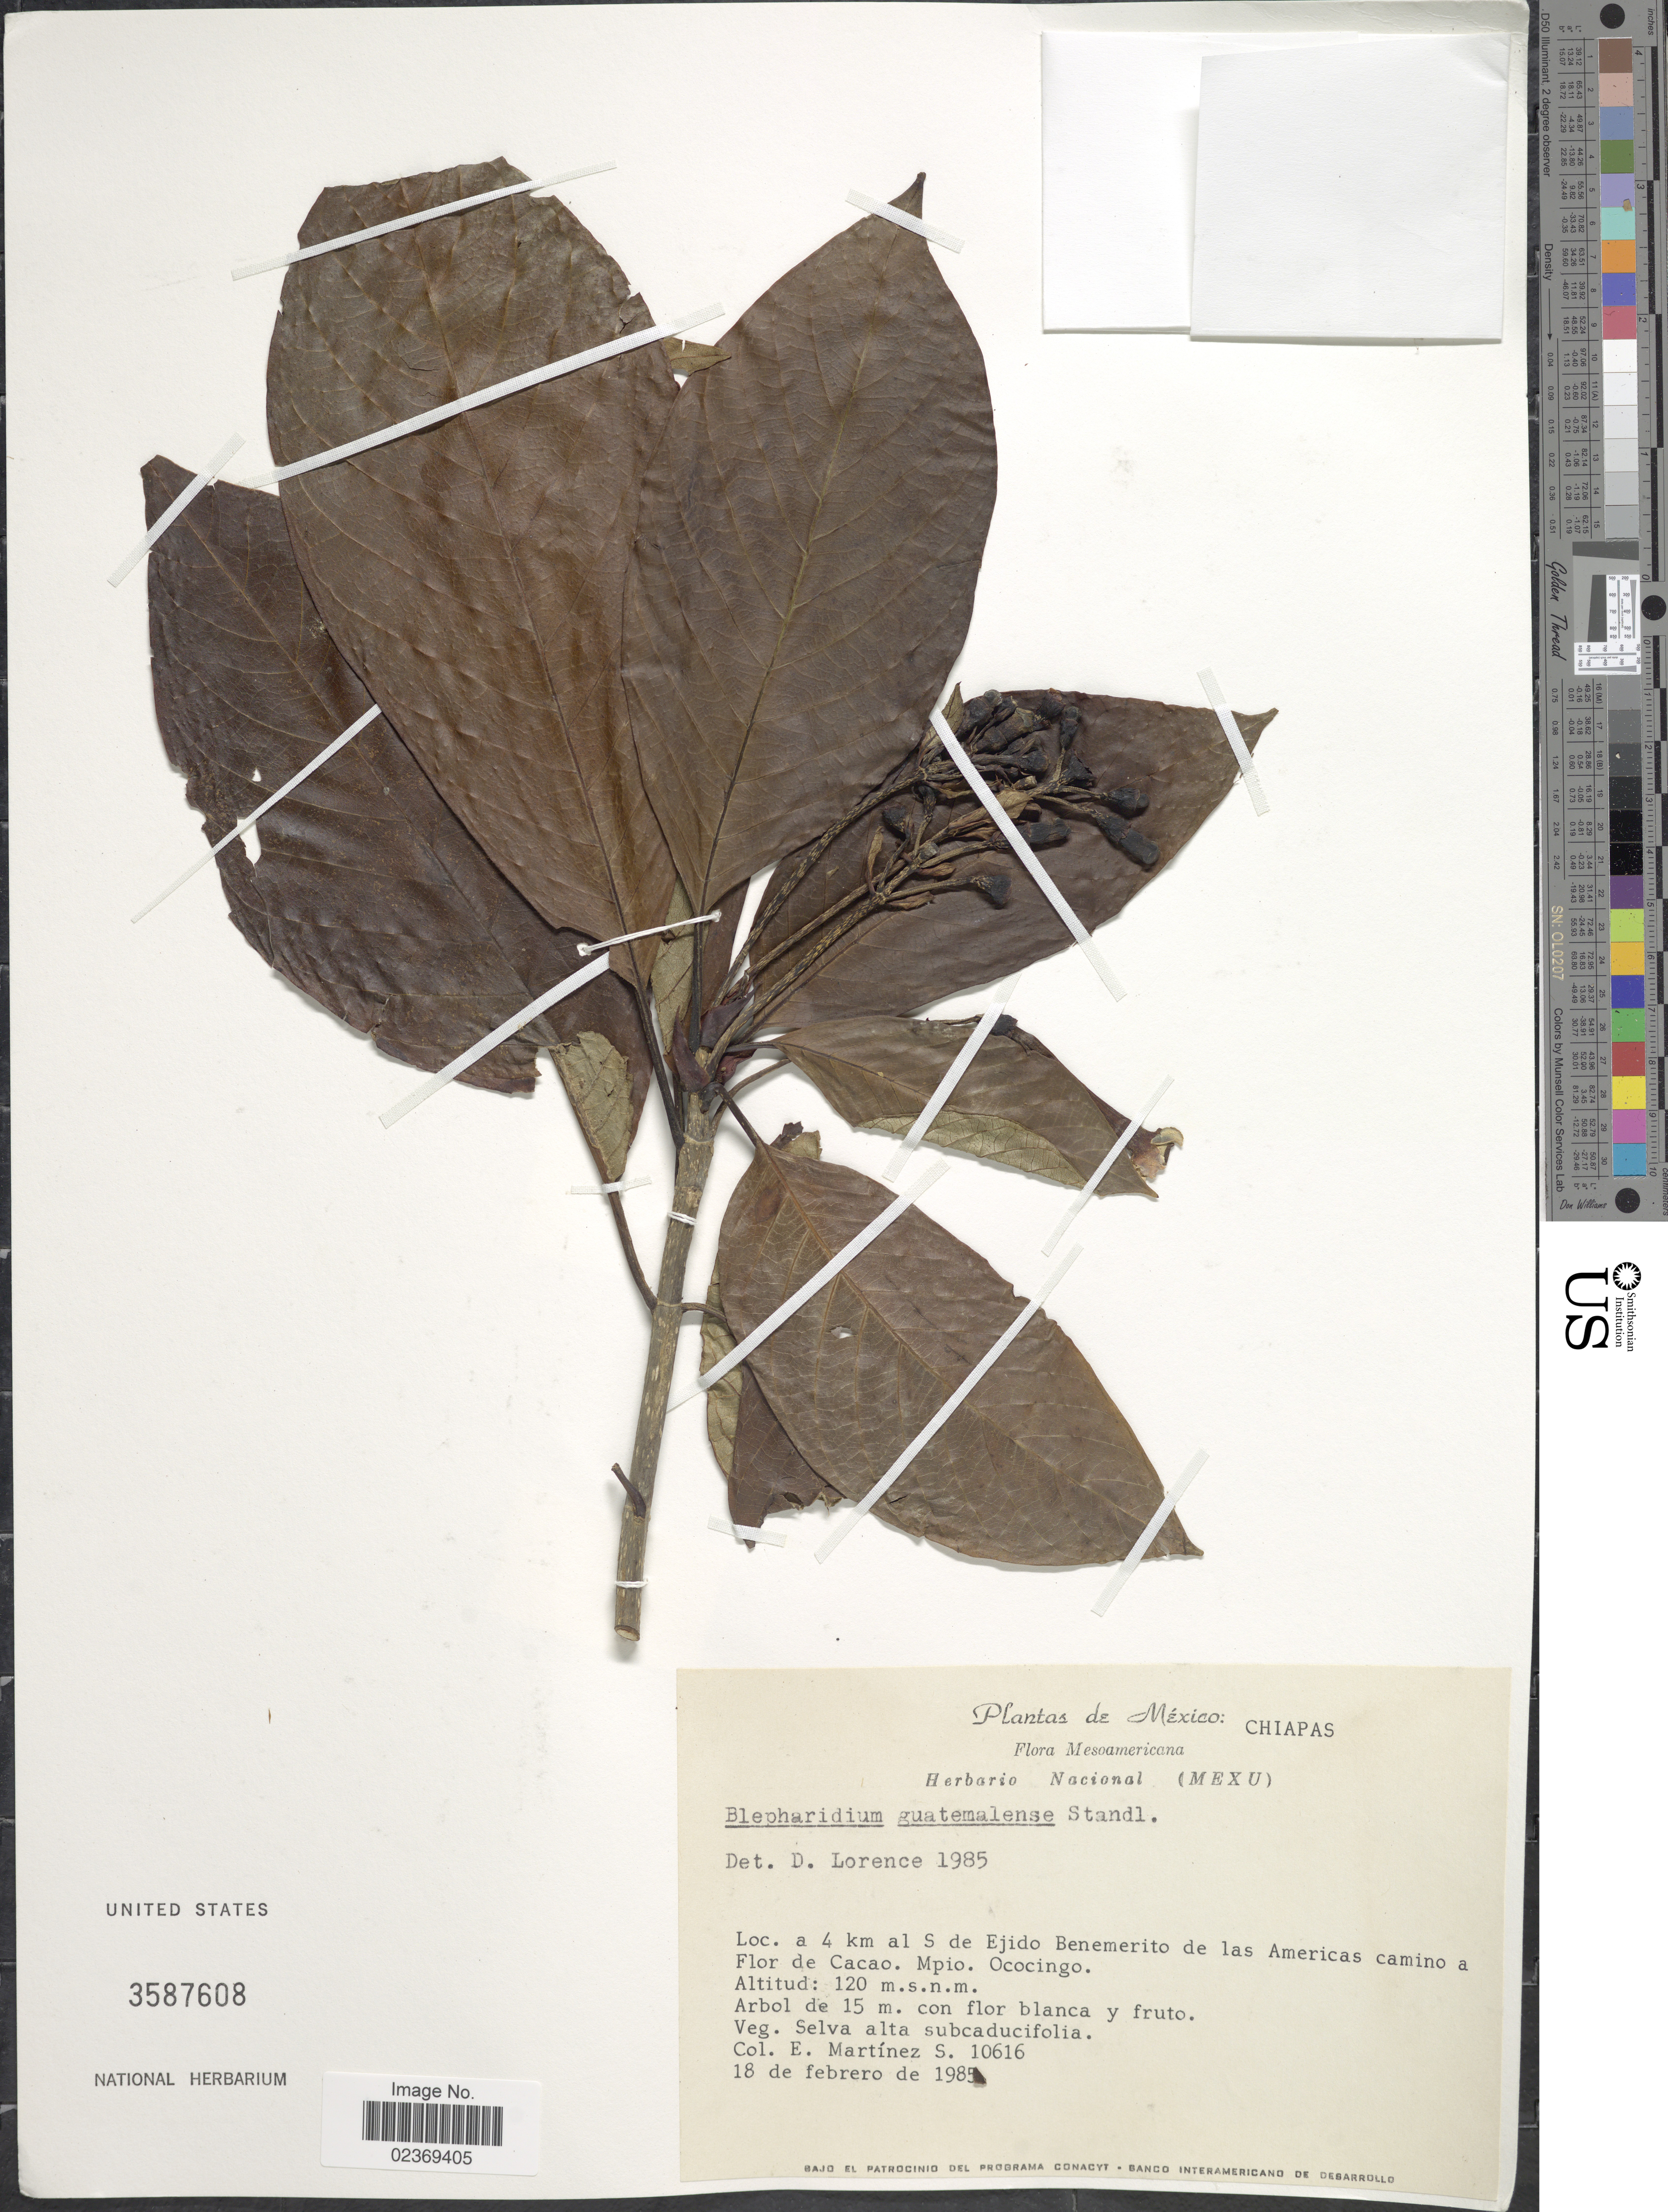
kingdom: Plantae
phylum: Tracheophyta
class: Magnoliopsida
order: Gentianales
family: Rubiaceae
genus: Blepharidium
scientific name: Blepharidium guatemalense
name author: Standl.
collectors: E. M. Martínez S.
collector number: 10616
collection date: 1985-02-18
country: Mexico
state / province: Chiapas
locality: A 4 km al S de Ejido Benemerito de las Americas camino a Flor de Caco, Mpio. Ococingo.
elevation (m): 120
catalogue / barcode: US 3587608